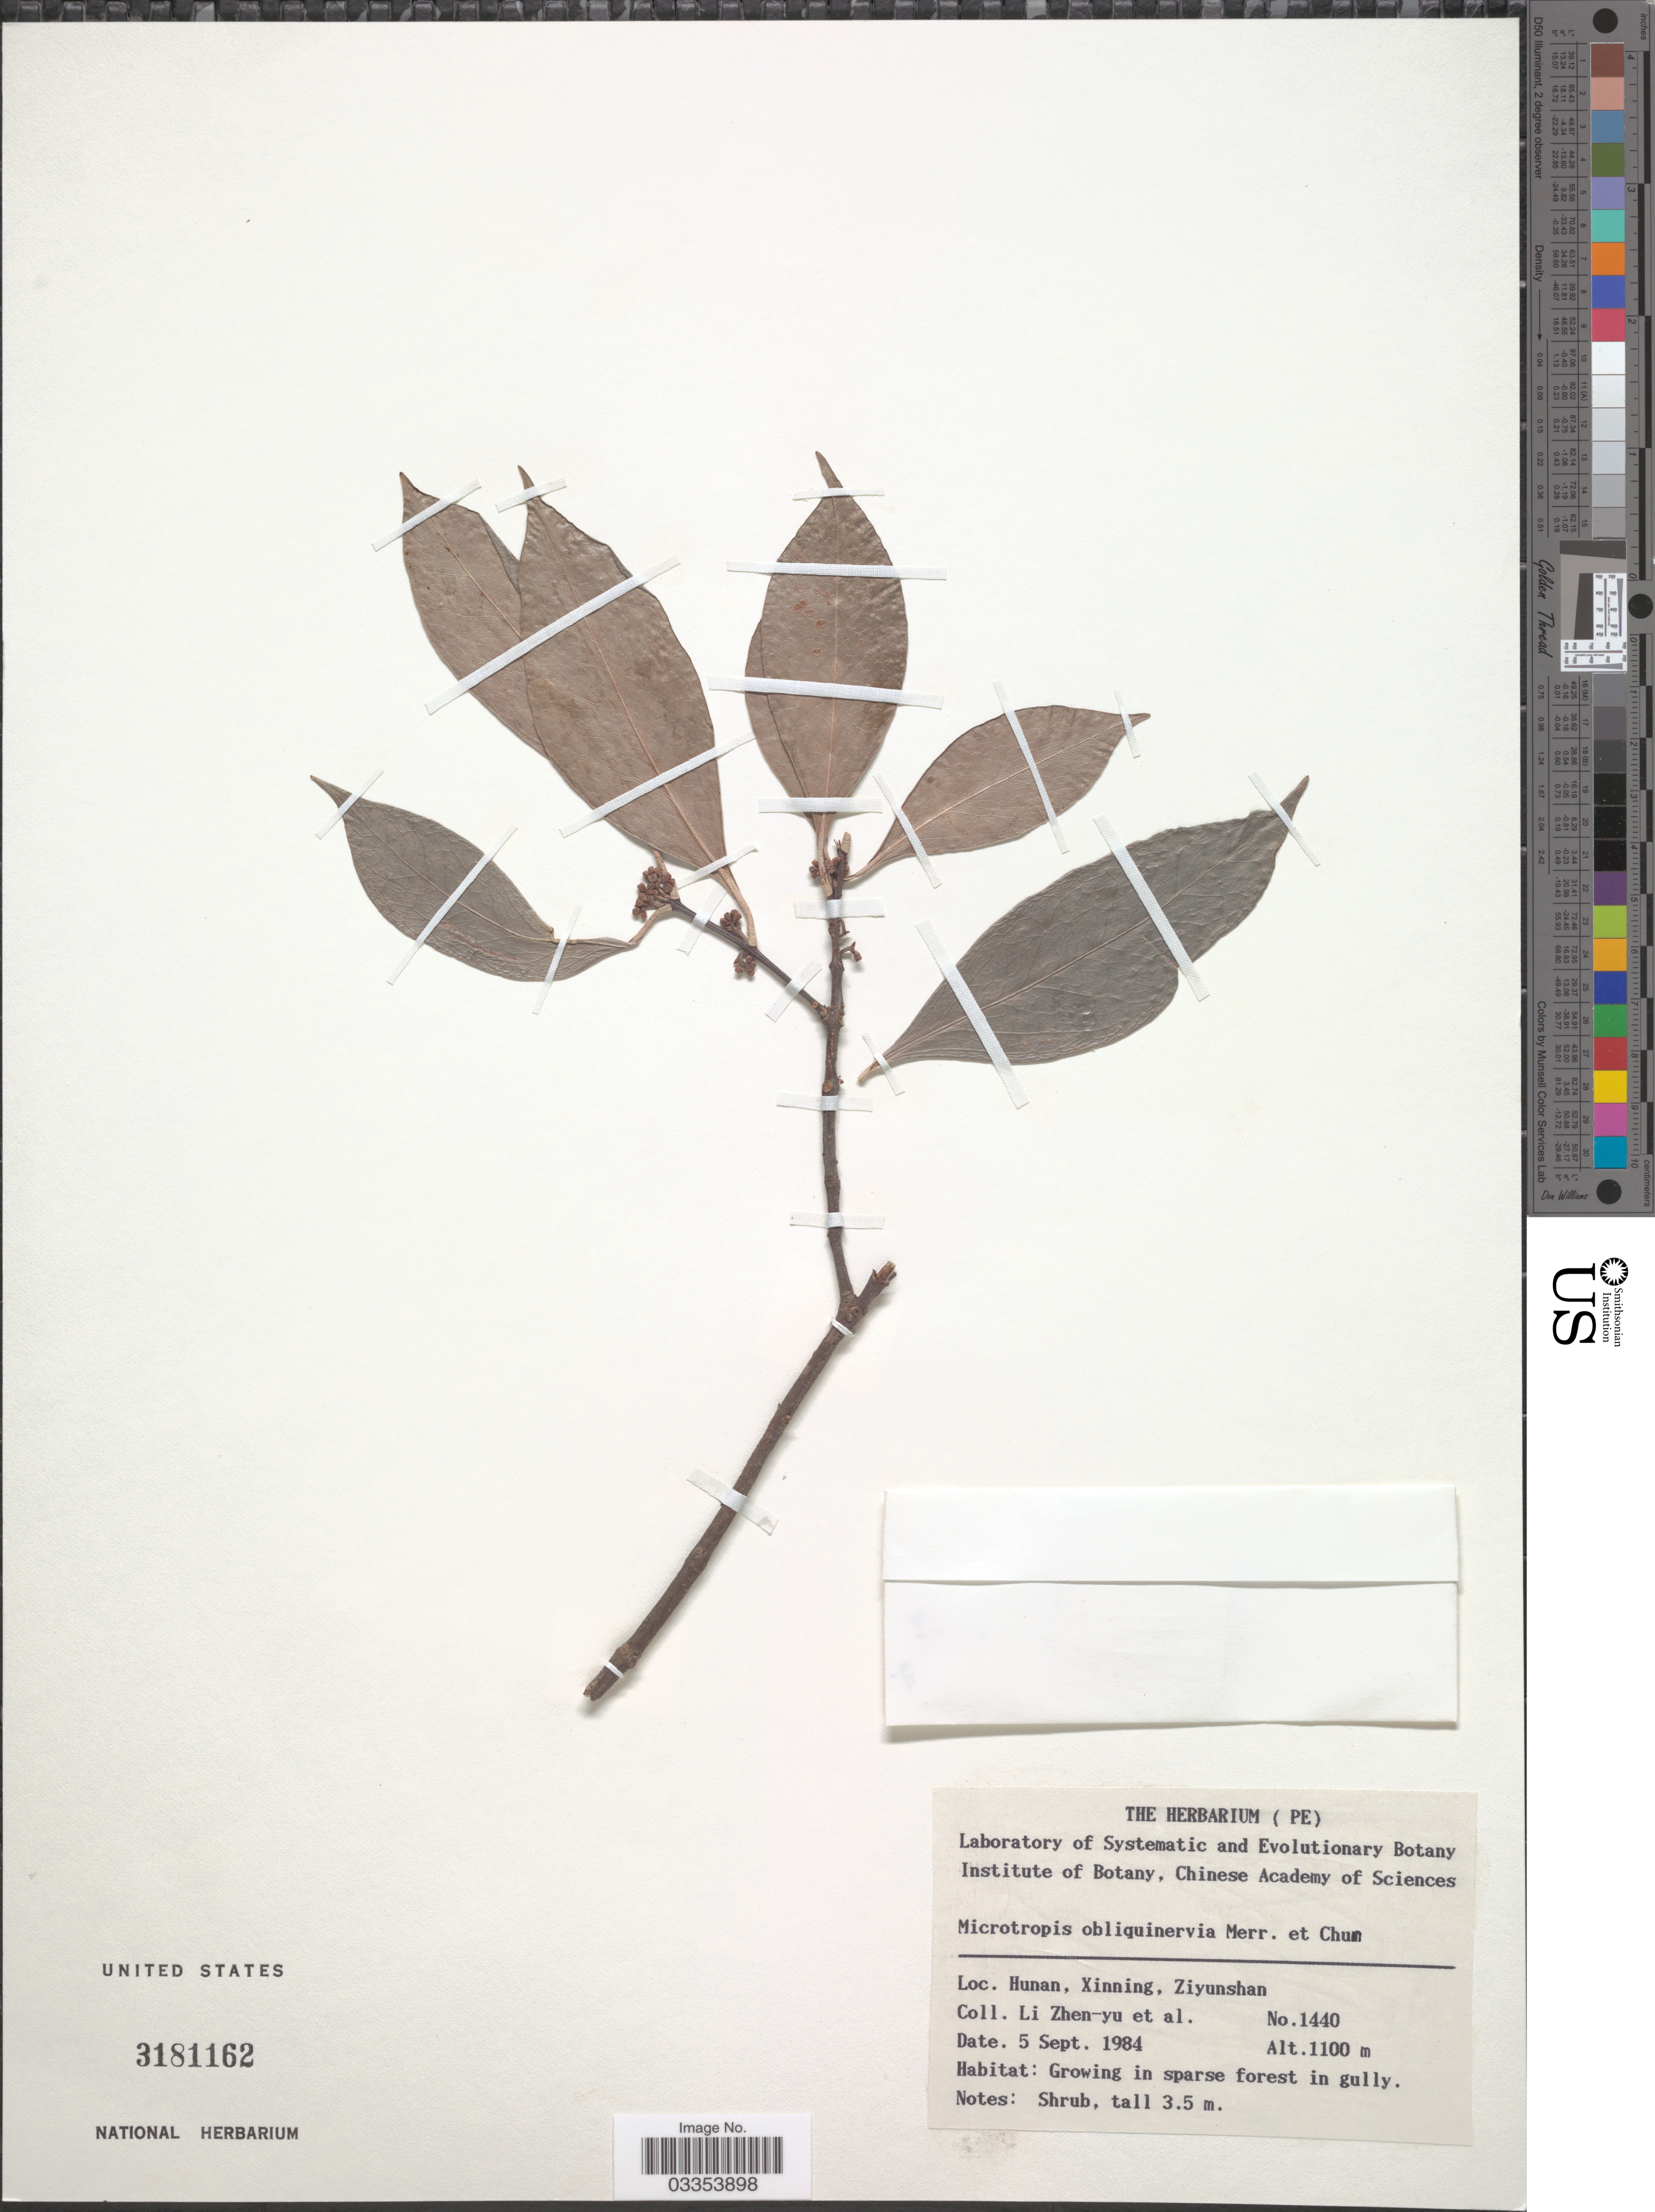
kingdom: Plantae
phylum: Tracheophyta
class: Magnoliopsida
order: Celastrales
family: Celastraceae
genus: Microtropis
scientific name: Microtropis obliquinervia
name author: Merr. & F. L. Freeman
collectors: L. Zhen-yu & et al.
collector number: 1440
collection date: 1984-09-05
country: China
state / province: Hunan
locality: Xinning, Ziyunshan.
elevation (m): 1100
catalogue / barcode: US 3181162